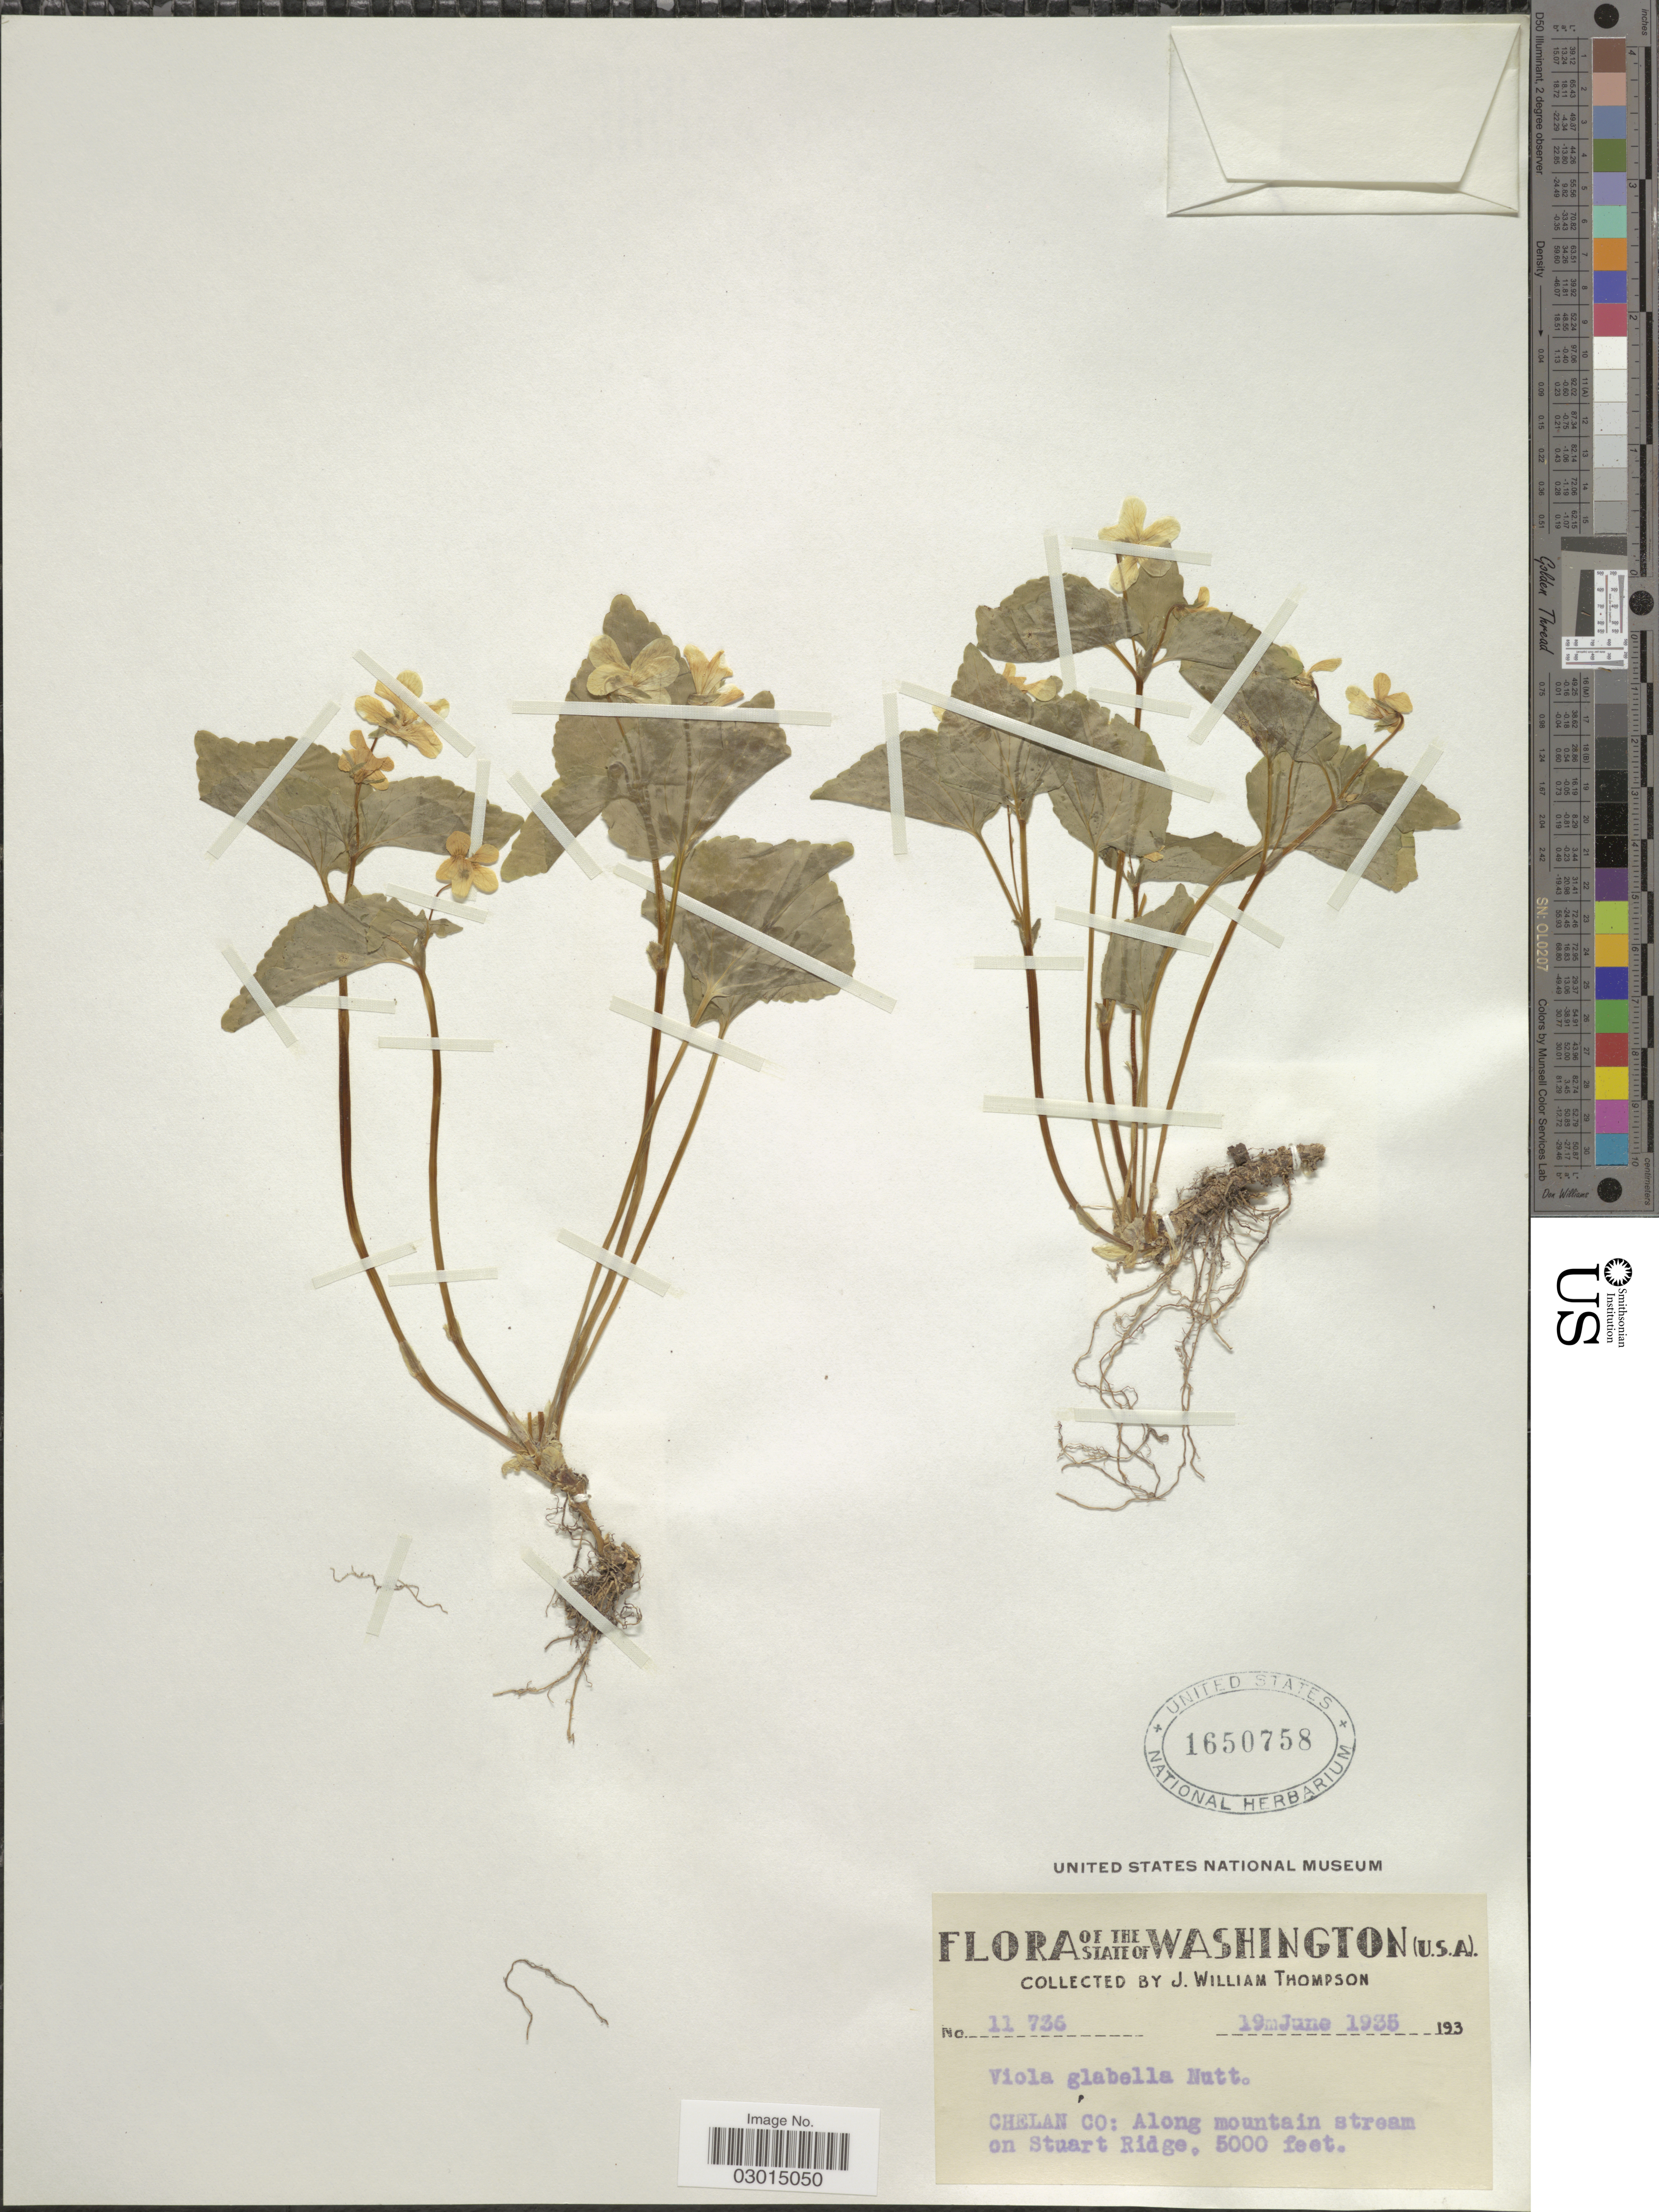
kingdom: Plantae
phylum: Tracheophyta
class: Magnoliopsida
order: Malpighiales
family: Violaceae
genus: Viola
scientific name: Viola glabella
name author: Nutt.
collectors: J. W. Thompson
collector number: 11736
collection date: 1935-06-19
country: United States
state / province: Washington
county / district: Chelan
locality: Chelan Co: Along mountain stream on Stuart Ridge.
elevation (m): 1524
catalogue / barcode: US 1650758